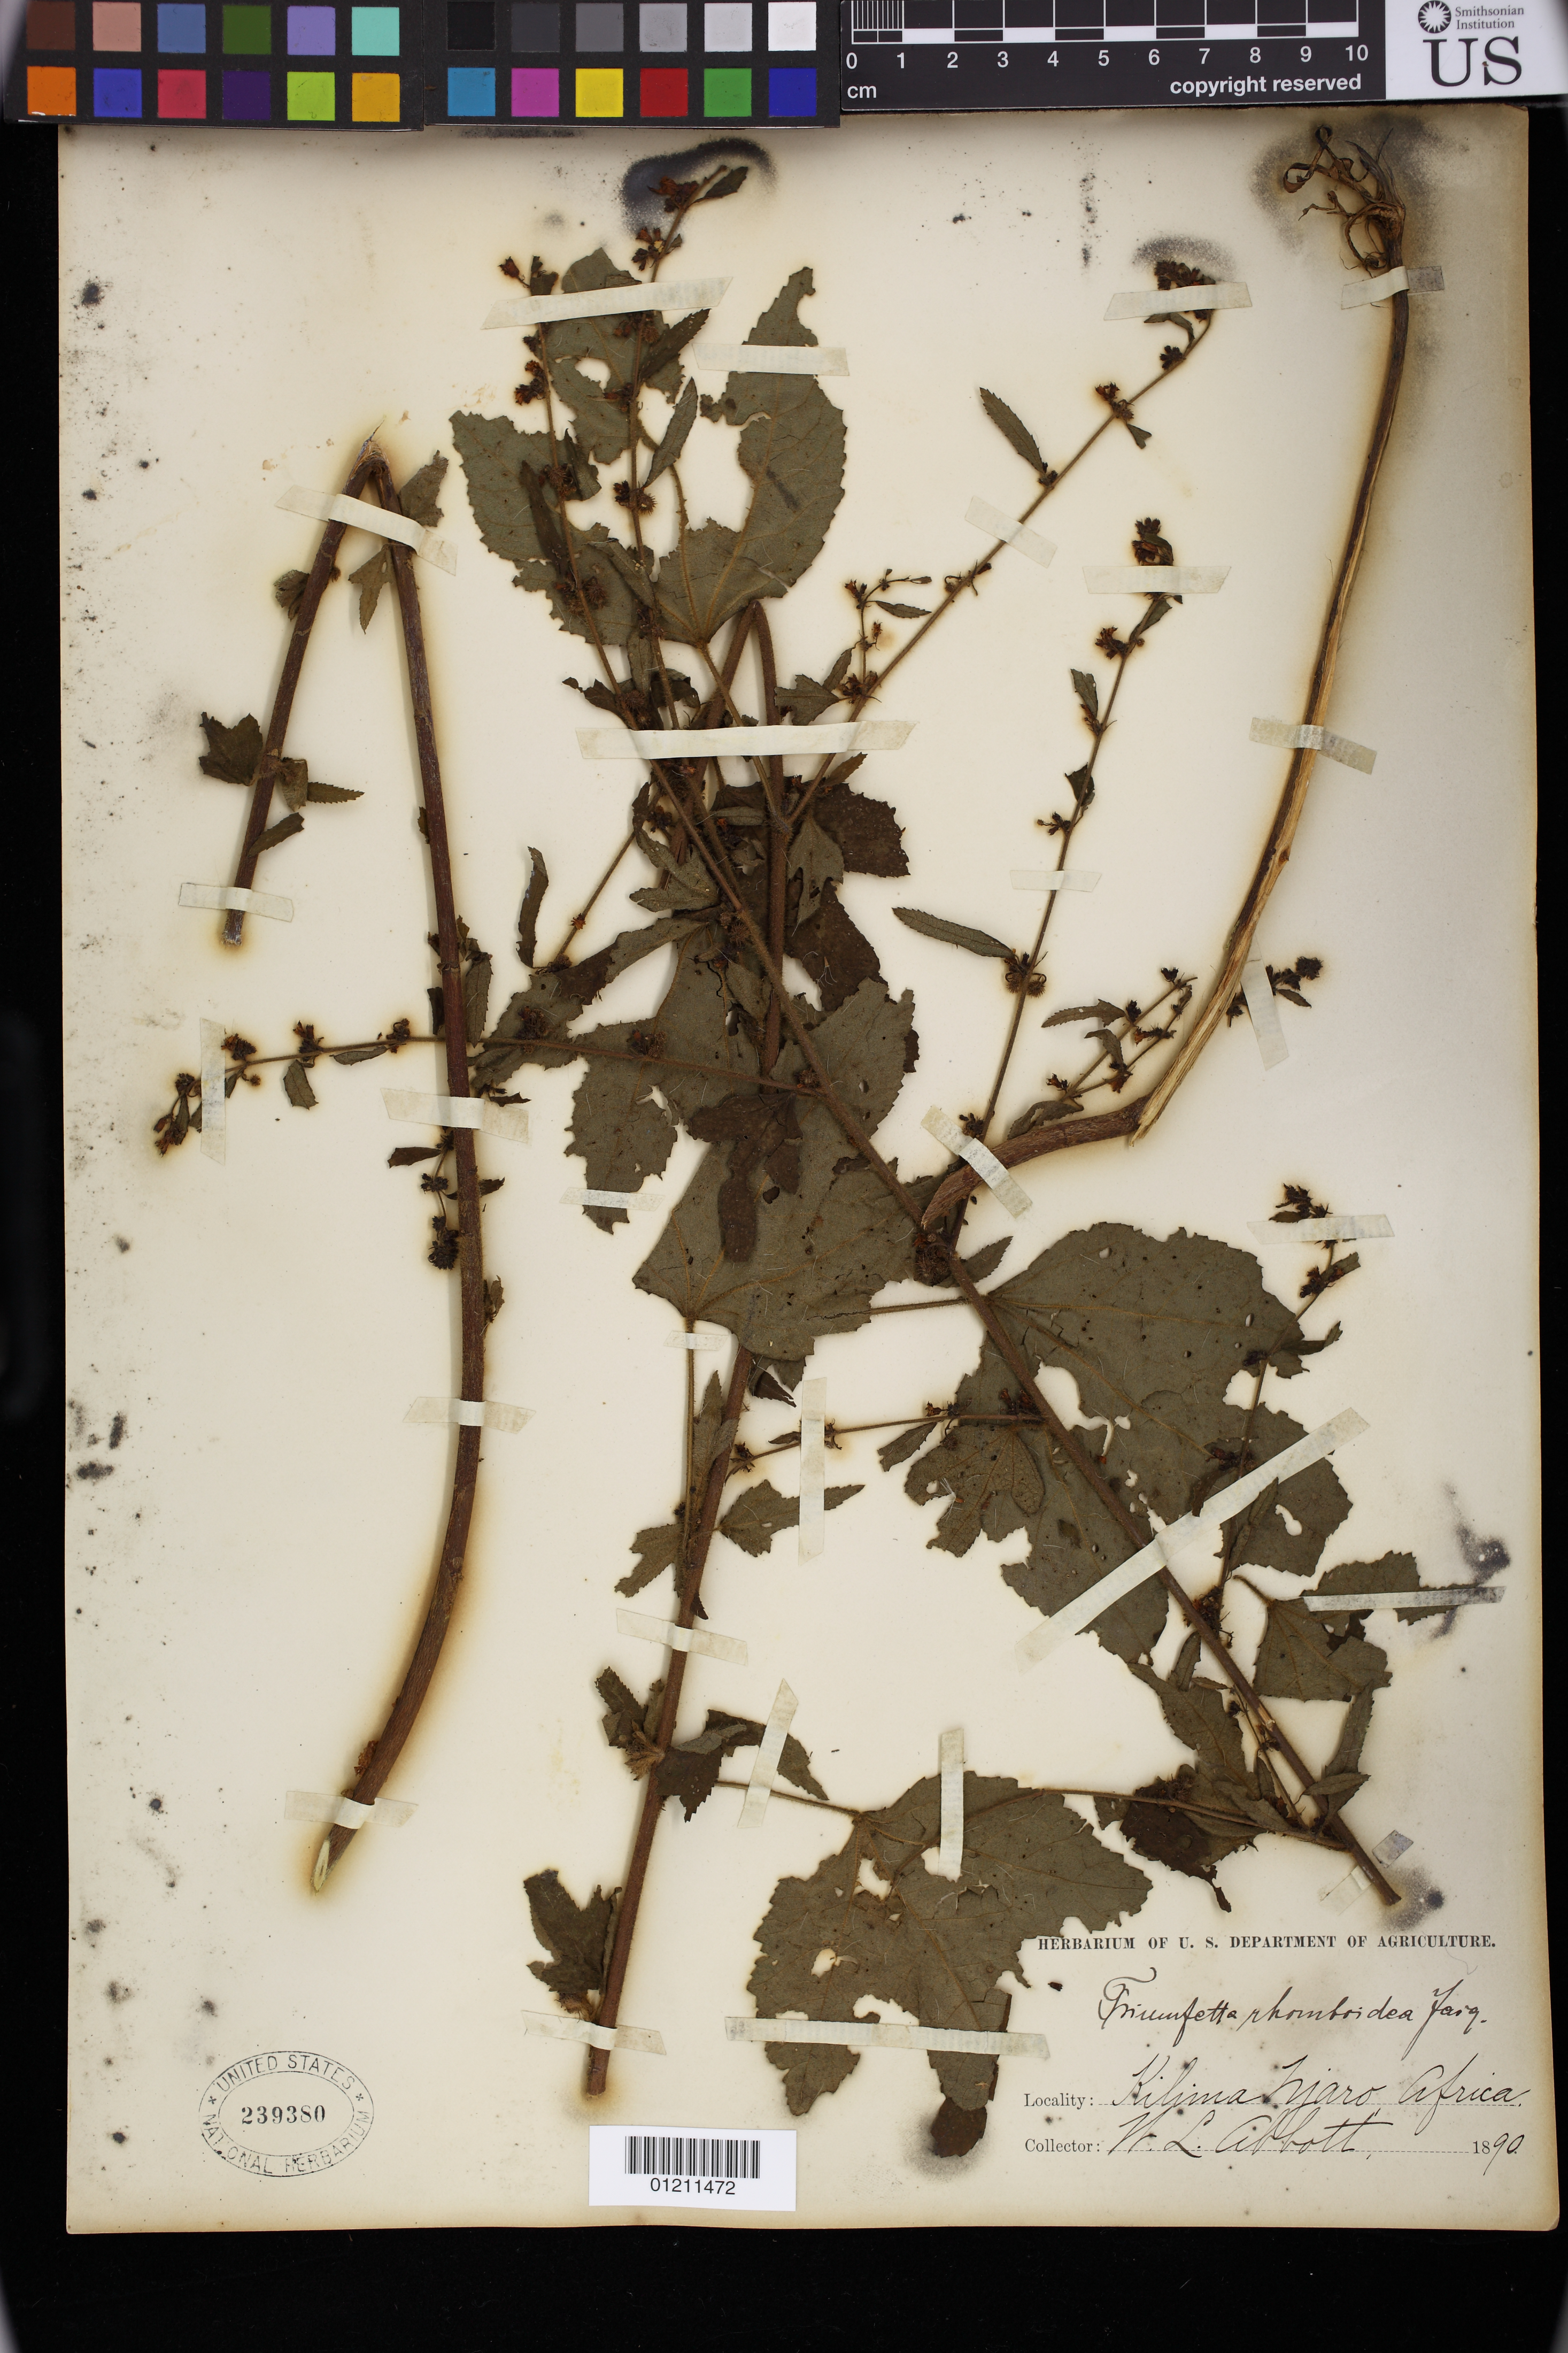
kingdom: Plantae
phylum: Tracheophyta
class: Magnoliopsida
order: Malvales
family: Malvaceae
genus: Triumfetta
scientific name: Triumfetta rhomboidea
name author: Jacq.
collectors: W. L. Abbott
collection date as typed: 1890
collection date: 1890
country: Tanzania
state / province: Kilimanjaro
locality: KilimaNjaro, Africa.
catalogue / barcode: US 239380